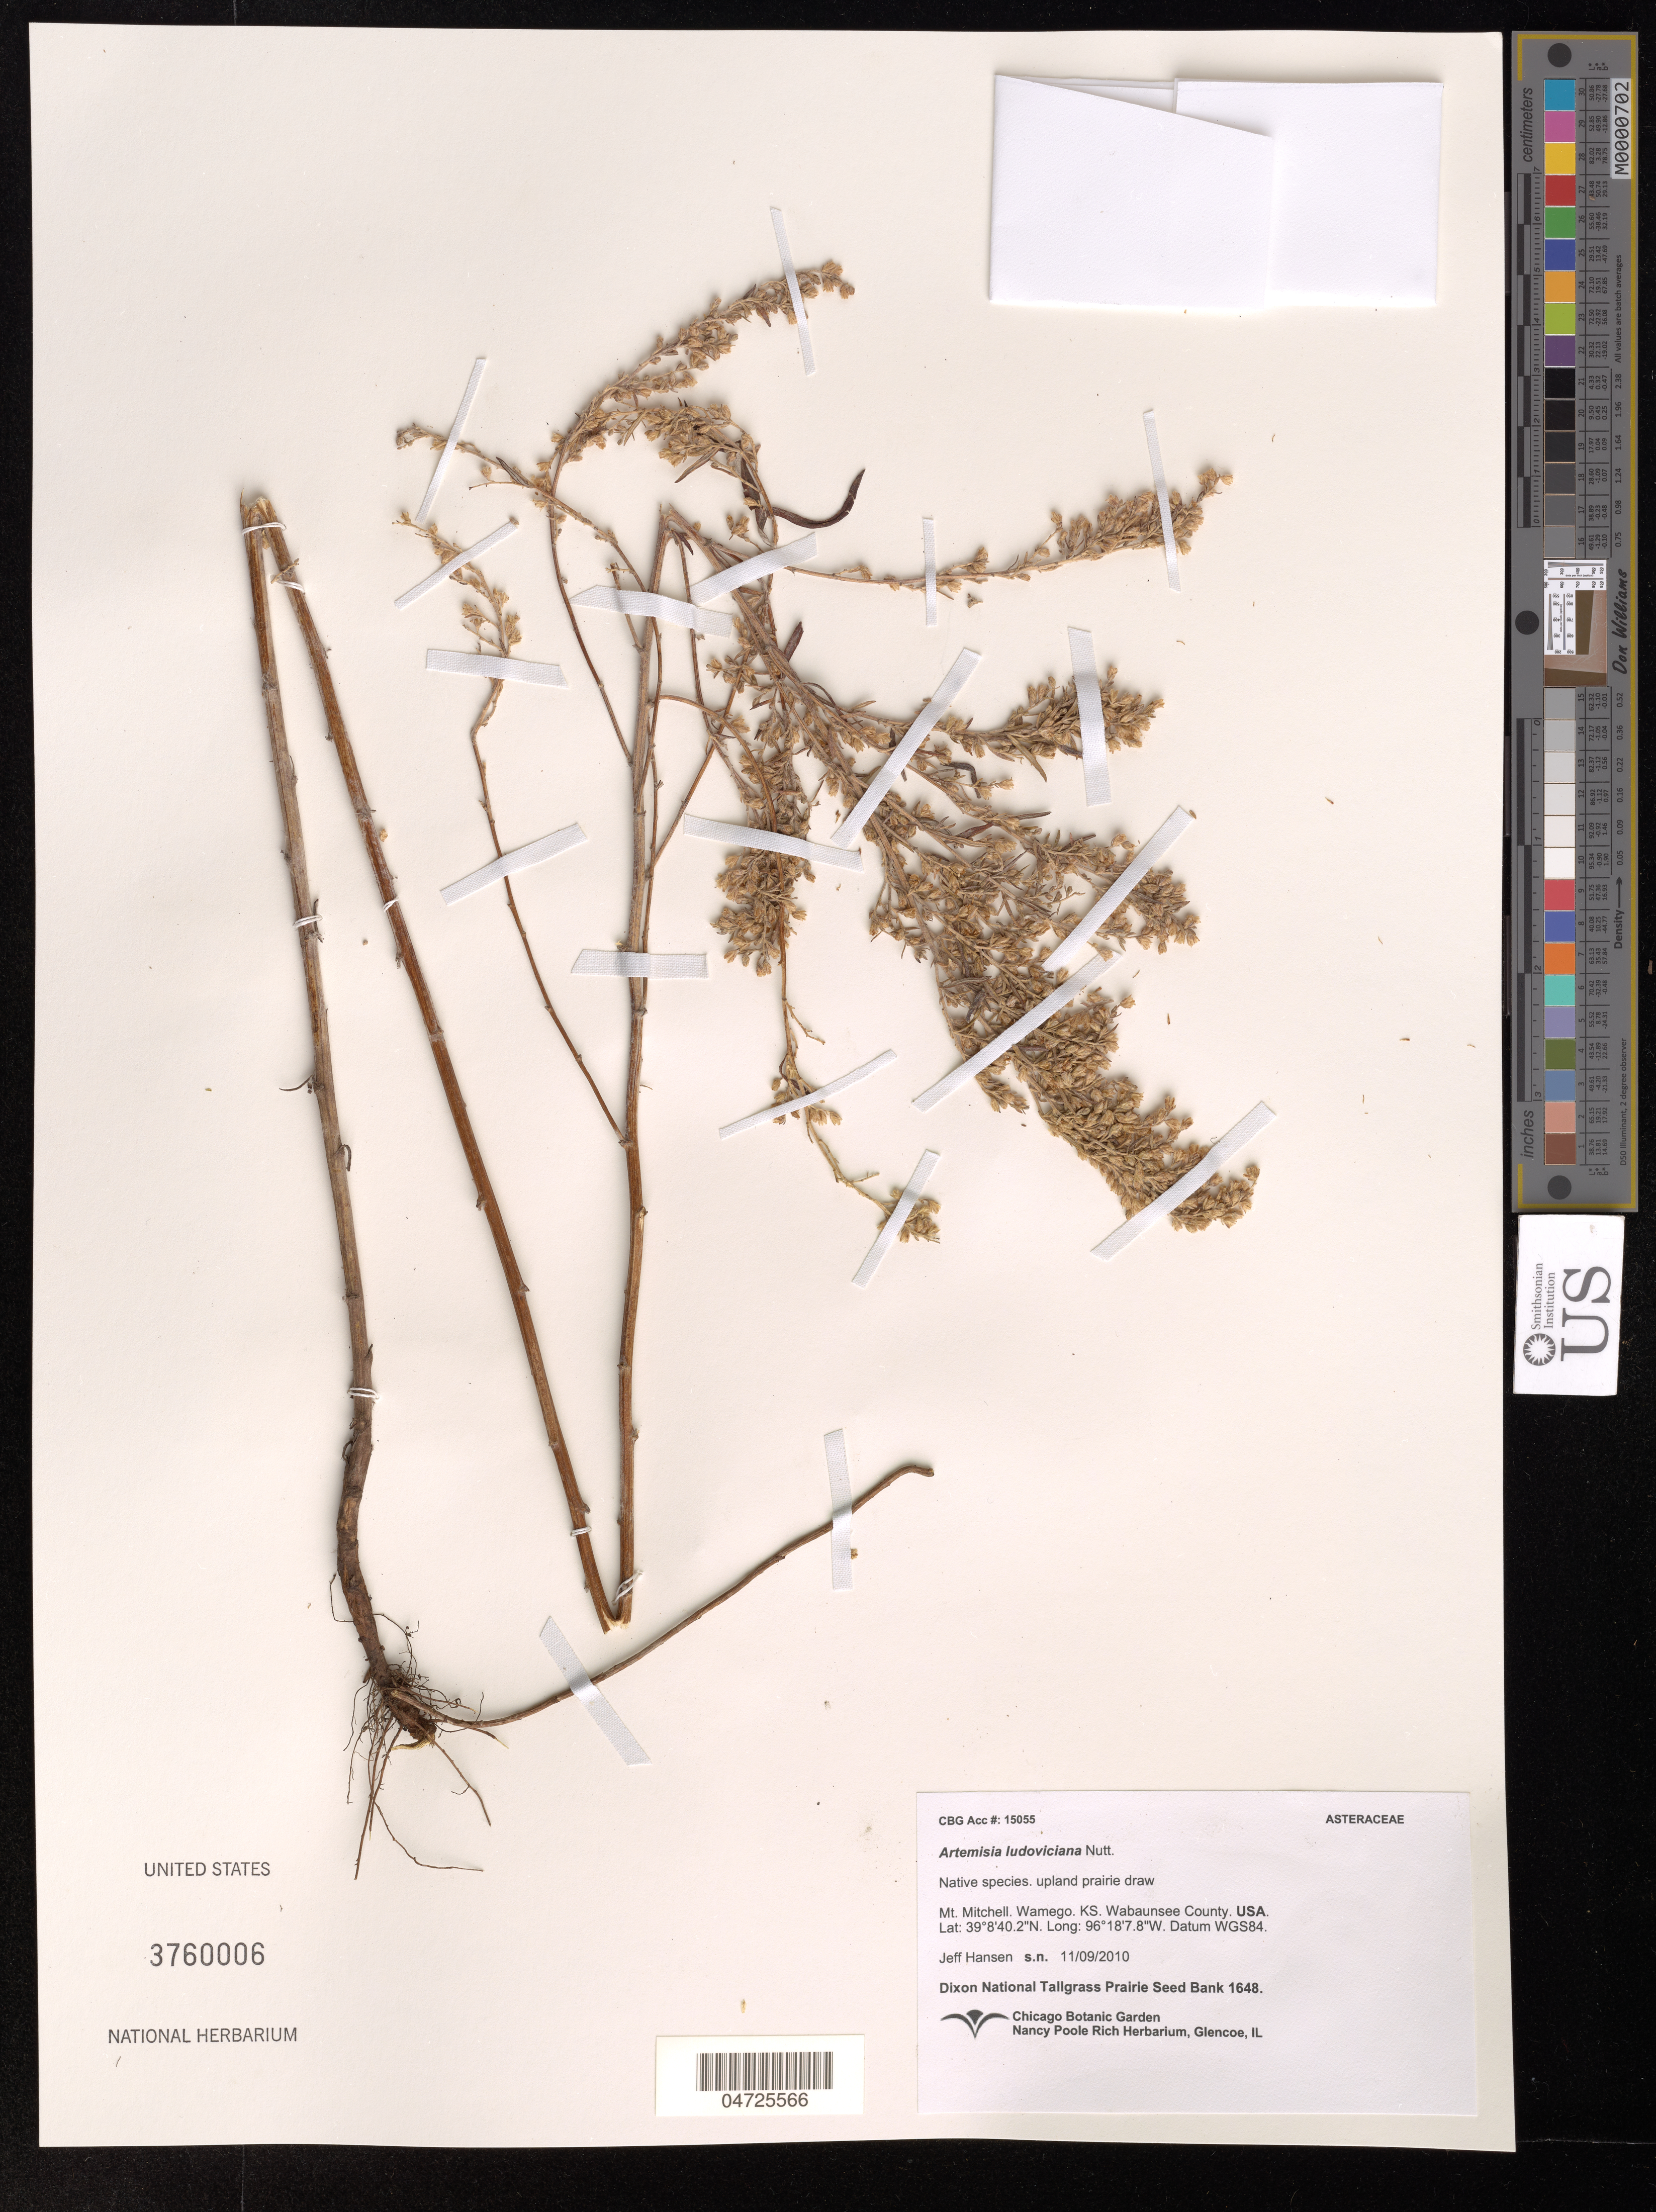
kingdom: Plantae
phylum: Tracheophyta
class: Magnoliopsida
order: Asterales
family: Asteraceae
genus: Artemisia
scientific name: Artemisia ludoviciana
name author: Nutt.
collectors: J. Hansen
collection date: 2010-11-09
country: United States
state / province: Kansas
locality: Mt. Mitchell. Wamego. Wabaunsee County. Datum WGS84.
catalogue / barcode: US 3760006